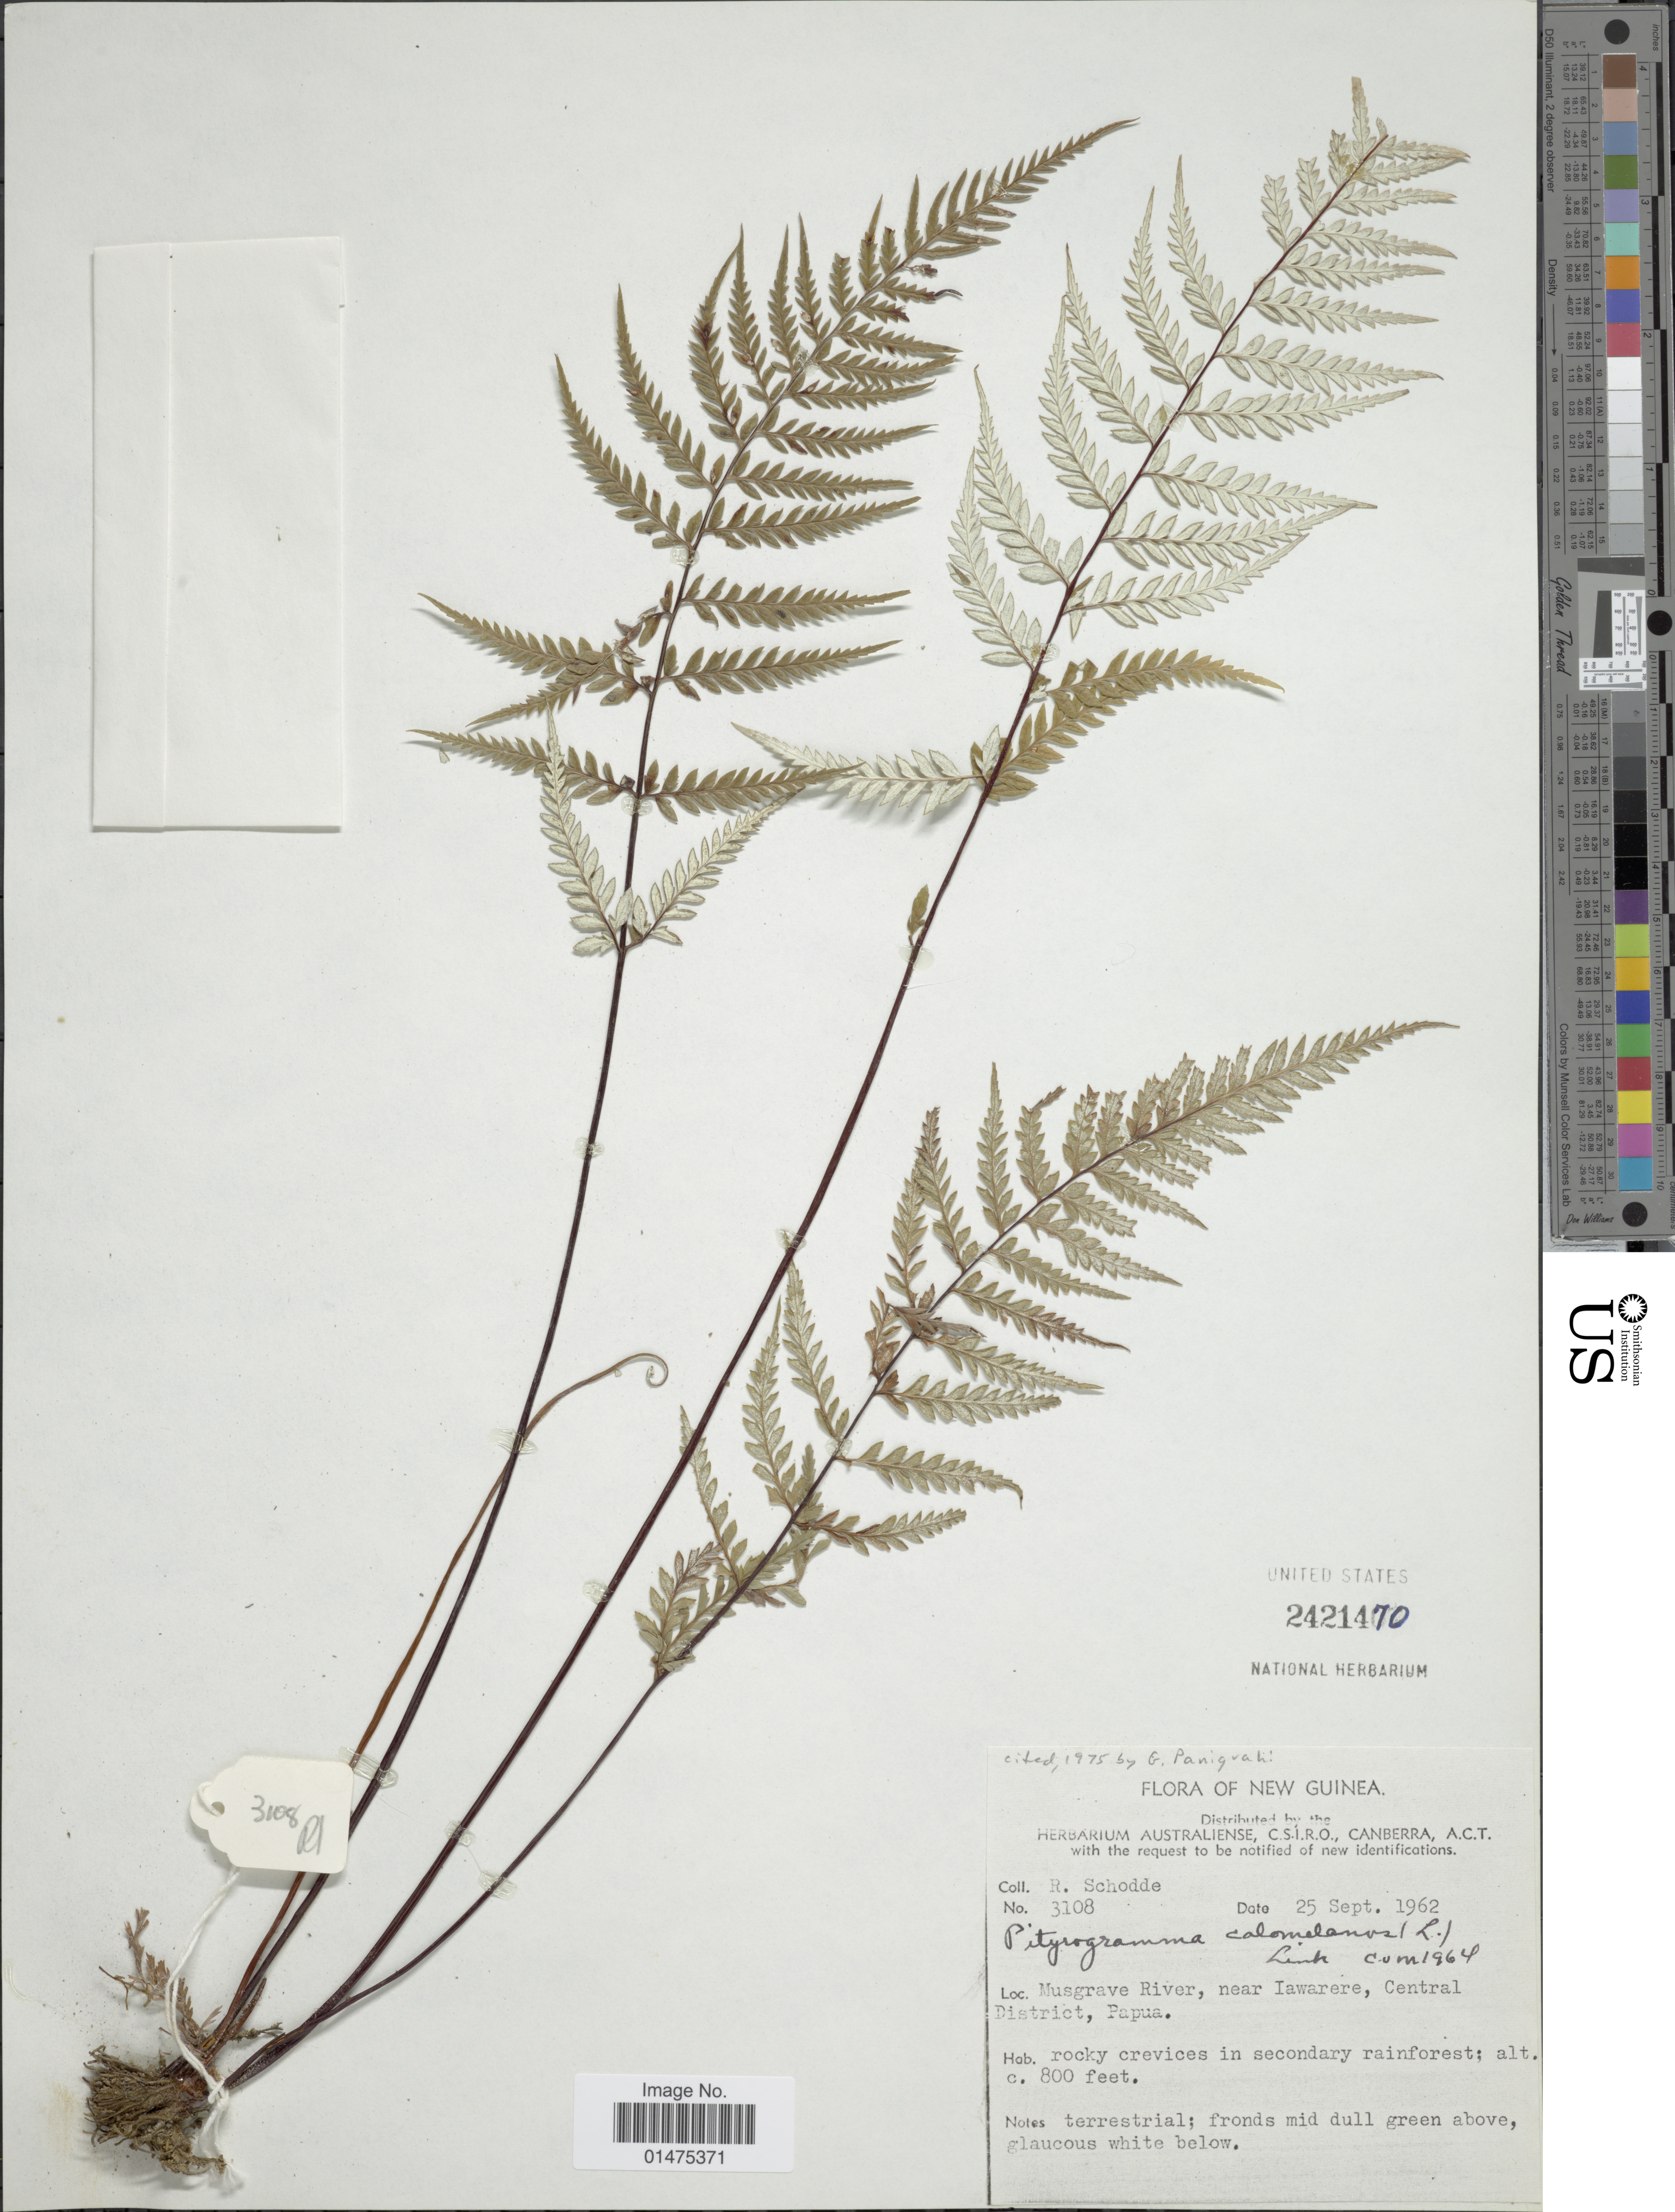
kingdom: Plantae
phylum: Tracheophyta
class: Polypodiopsida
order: Polypodiales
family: Pteridaceae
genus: Pityrogramma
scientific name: Pityrogramma calomelanos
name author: (L.) Link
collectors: R. Schodde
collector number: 3108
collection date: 1962-09-25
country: Papua New Guinea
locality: Musgrave River, near Iawarere, Central District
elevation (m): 244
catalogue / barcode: US 2421470